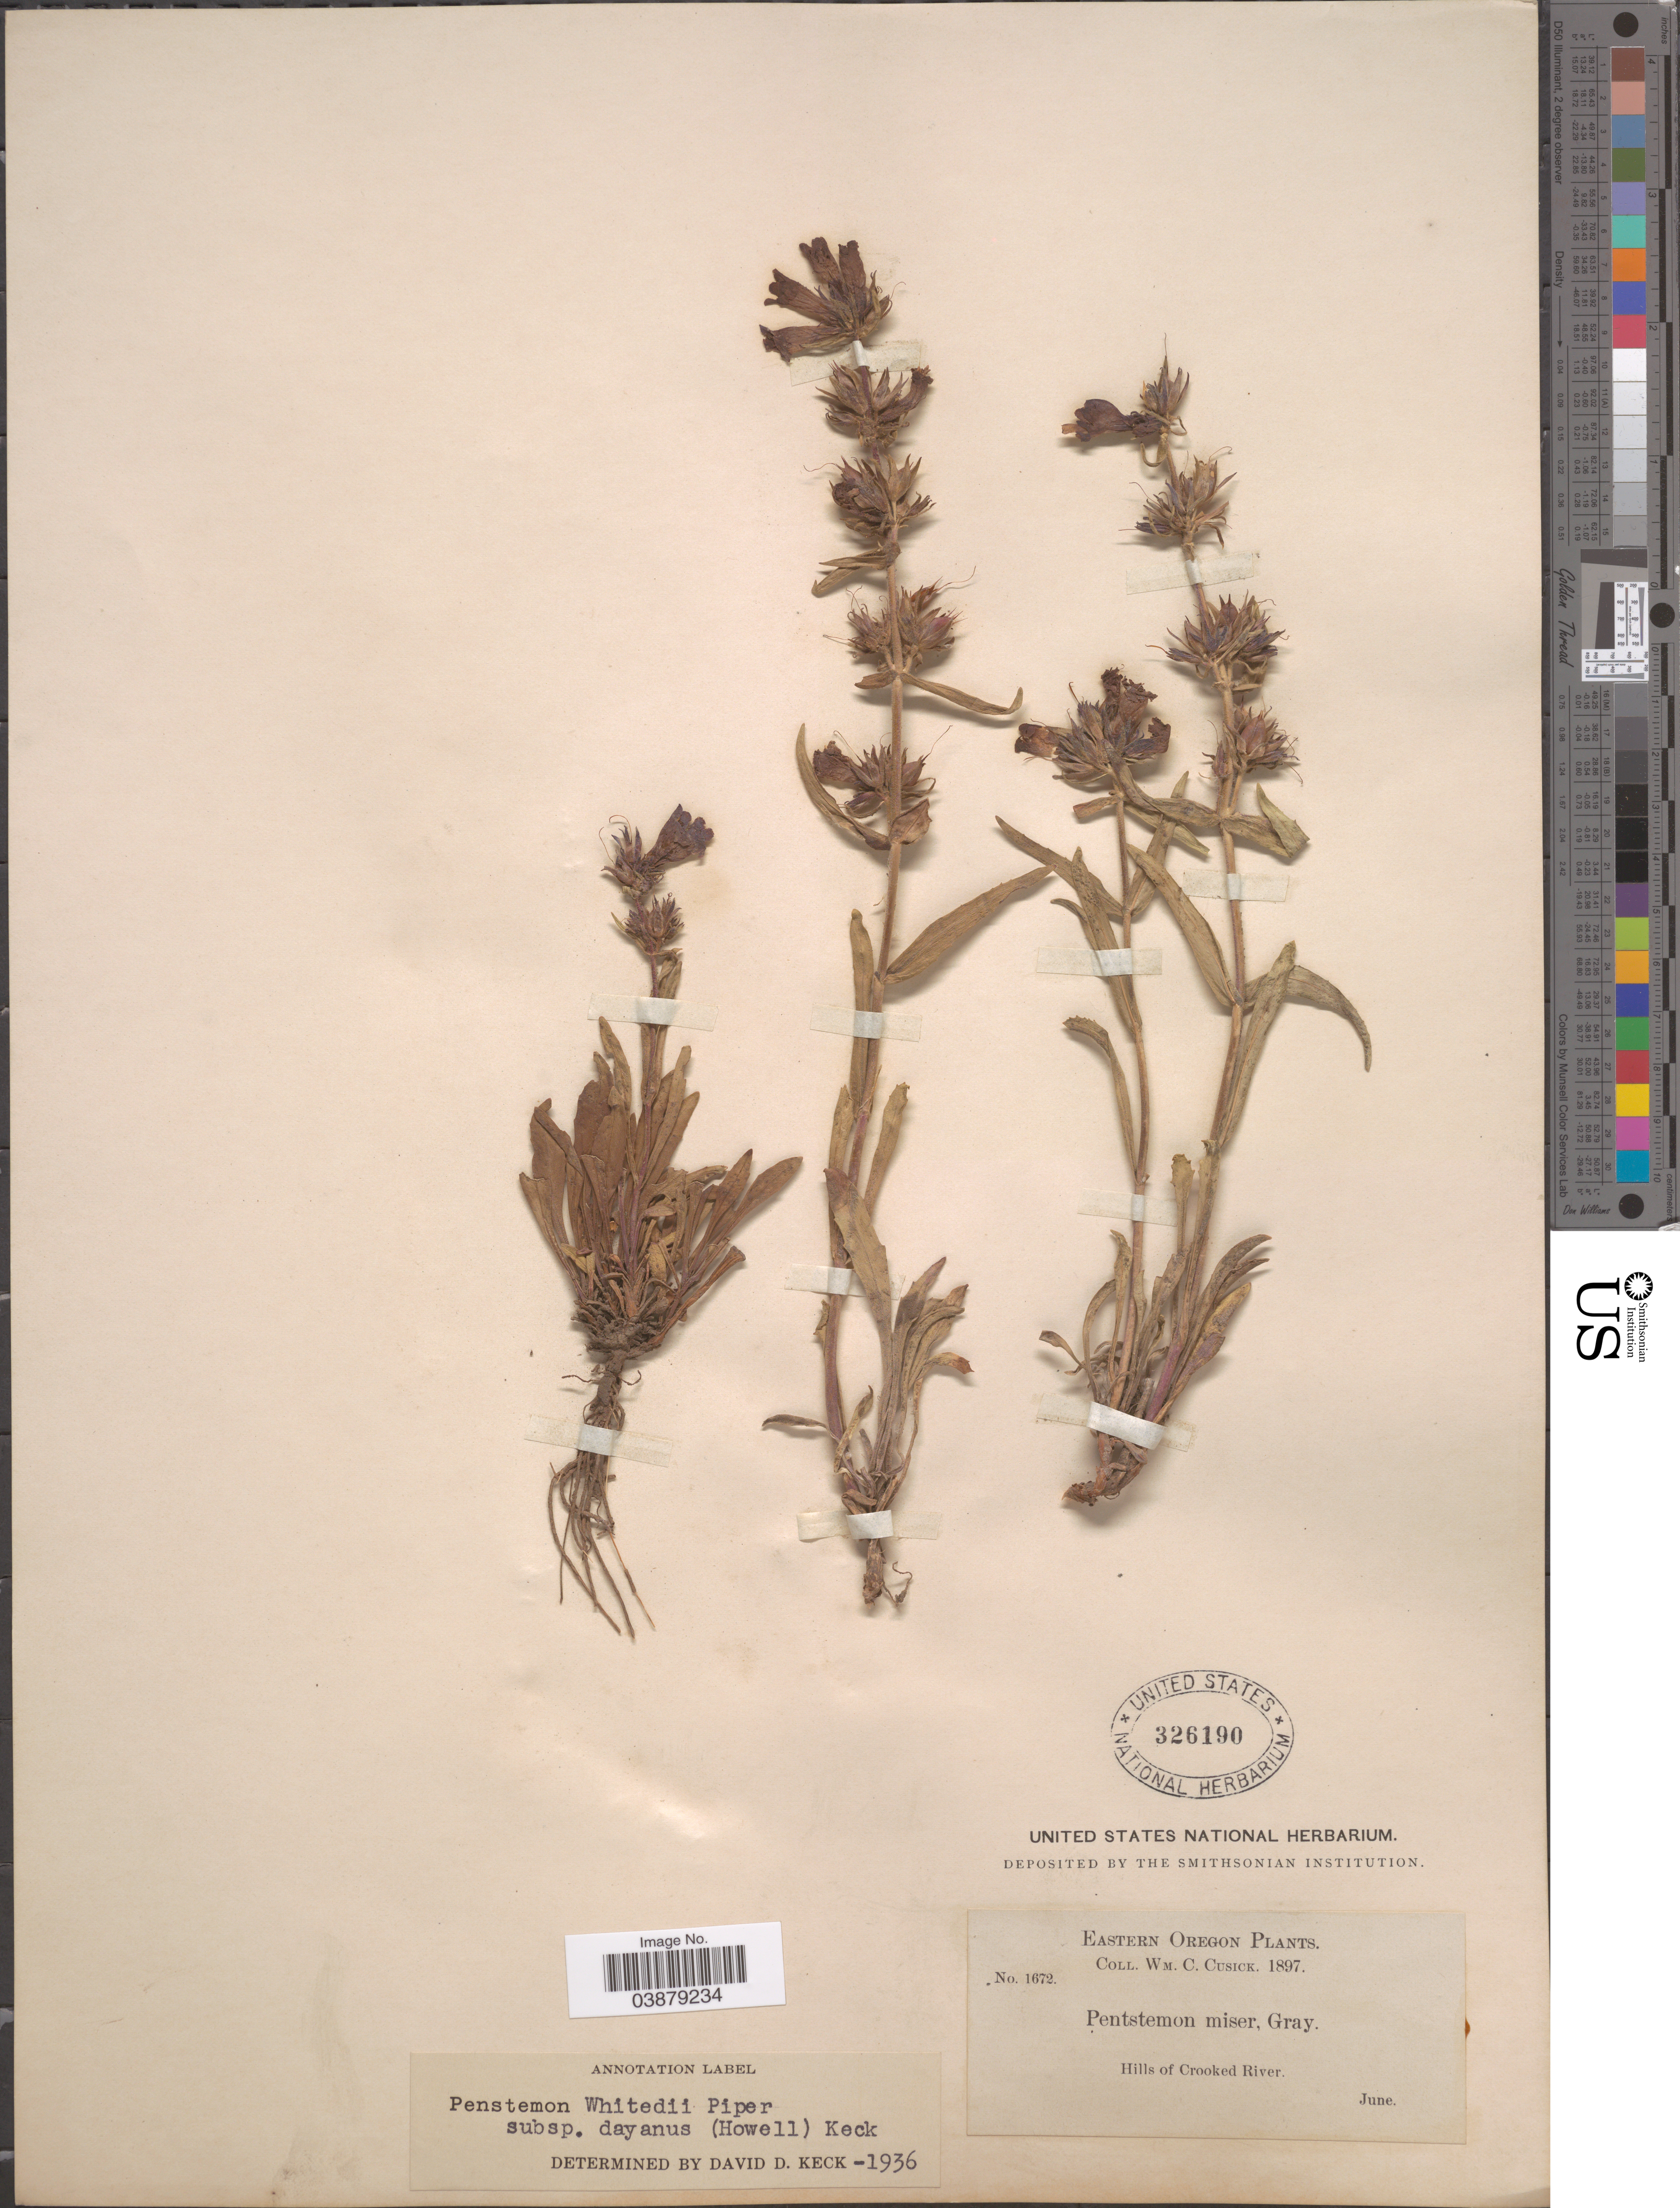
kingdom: Plantae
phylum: Tracheophyta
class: Magnoliopsida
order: Lamiales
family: Plantaginaceae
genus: Penstemon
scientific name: Penstemon whitedii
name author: Piper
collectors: W. C. Cusick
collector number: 1672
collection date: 1897-06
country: United States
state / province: Oregon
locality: Eastern Oregon. Hills of Crooked River.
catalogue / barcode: US 326190